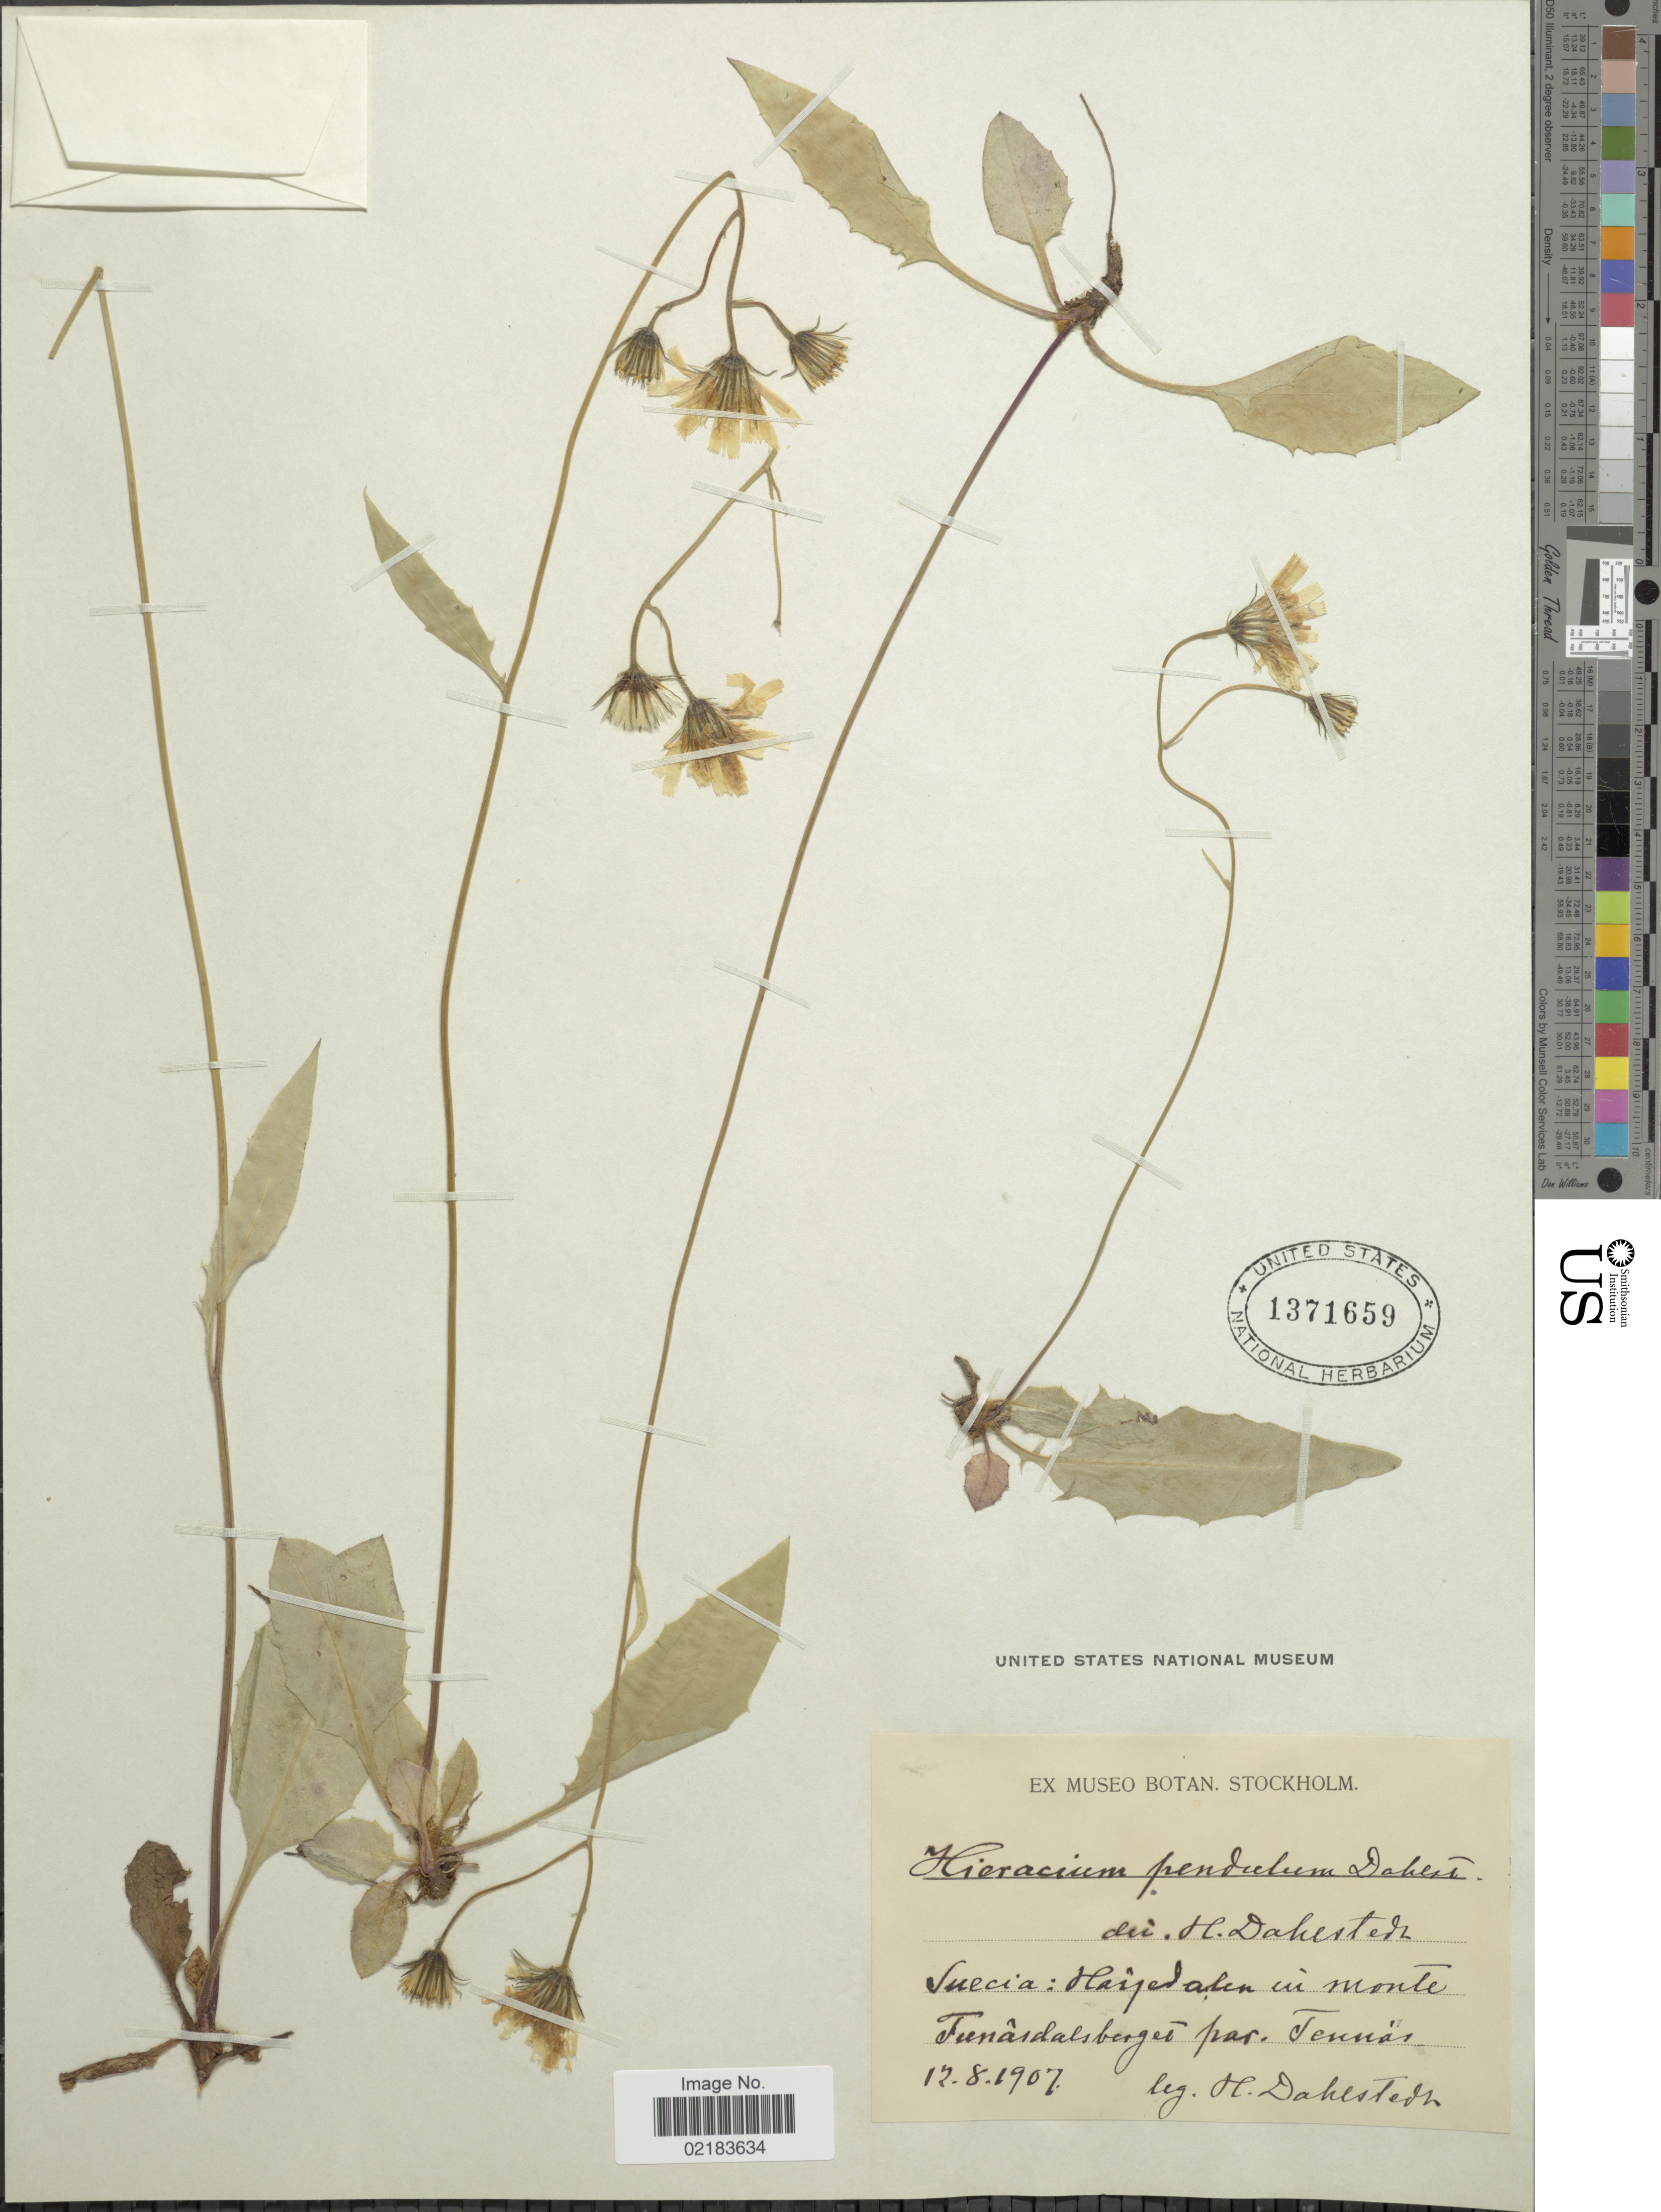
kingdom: Plantae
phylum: Tracheophyta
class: Magnoliopsida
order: Asterales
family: Asteraceae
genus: Hieracium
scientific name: Hieracium pendulum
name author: (Dahlst.) Dahlst.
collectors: H. G. Dahlstedt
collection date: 1907-08-12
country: Sweden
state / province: Jämtland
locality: Suecia: Härjedalen in monte Funäsdalsberget par. Tännäs.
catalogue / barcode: US 1371659